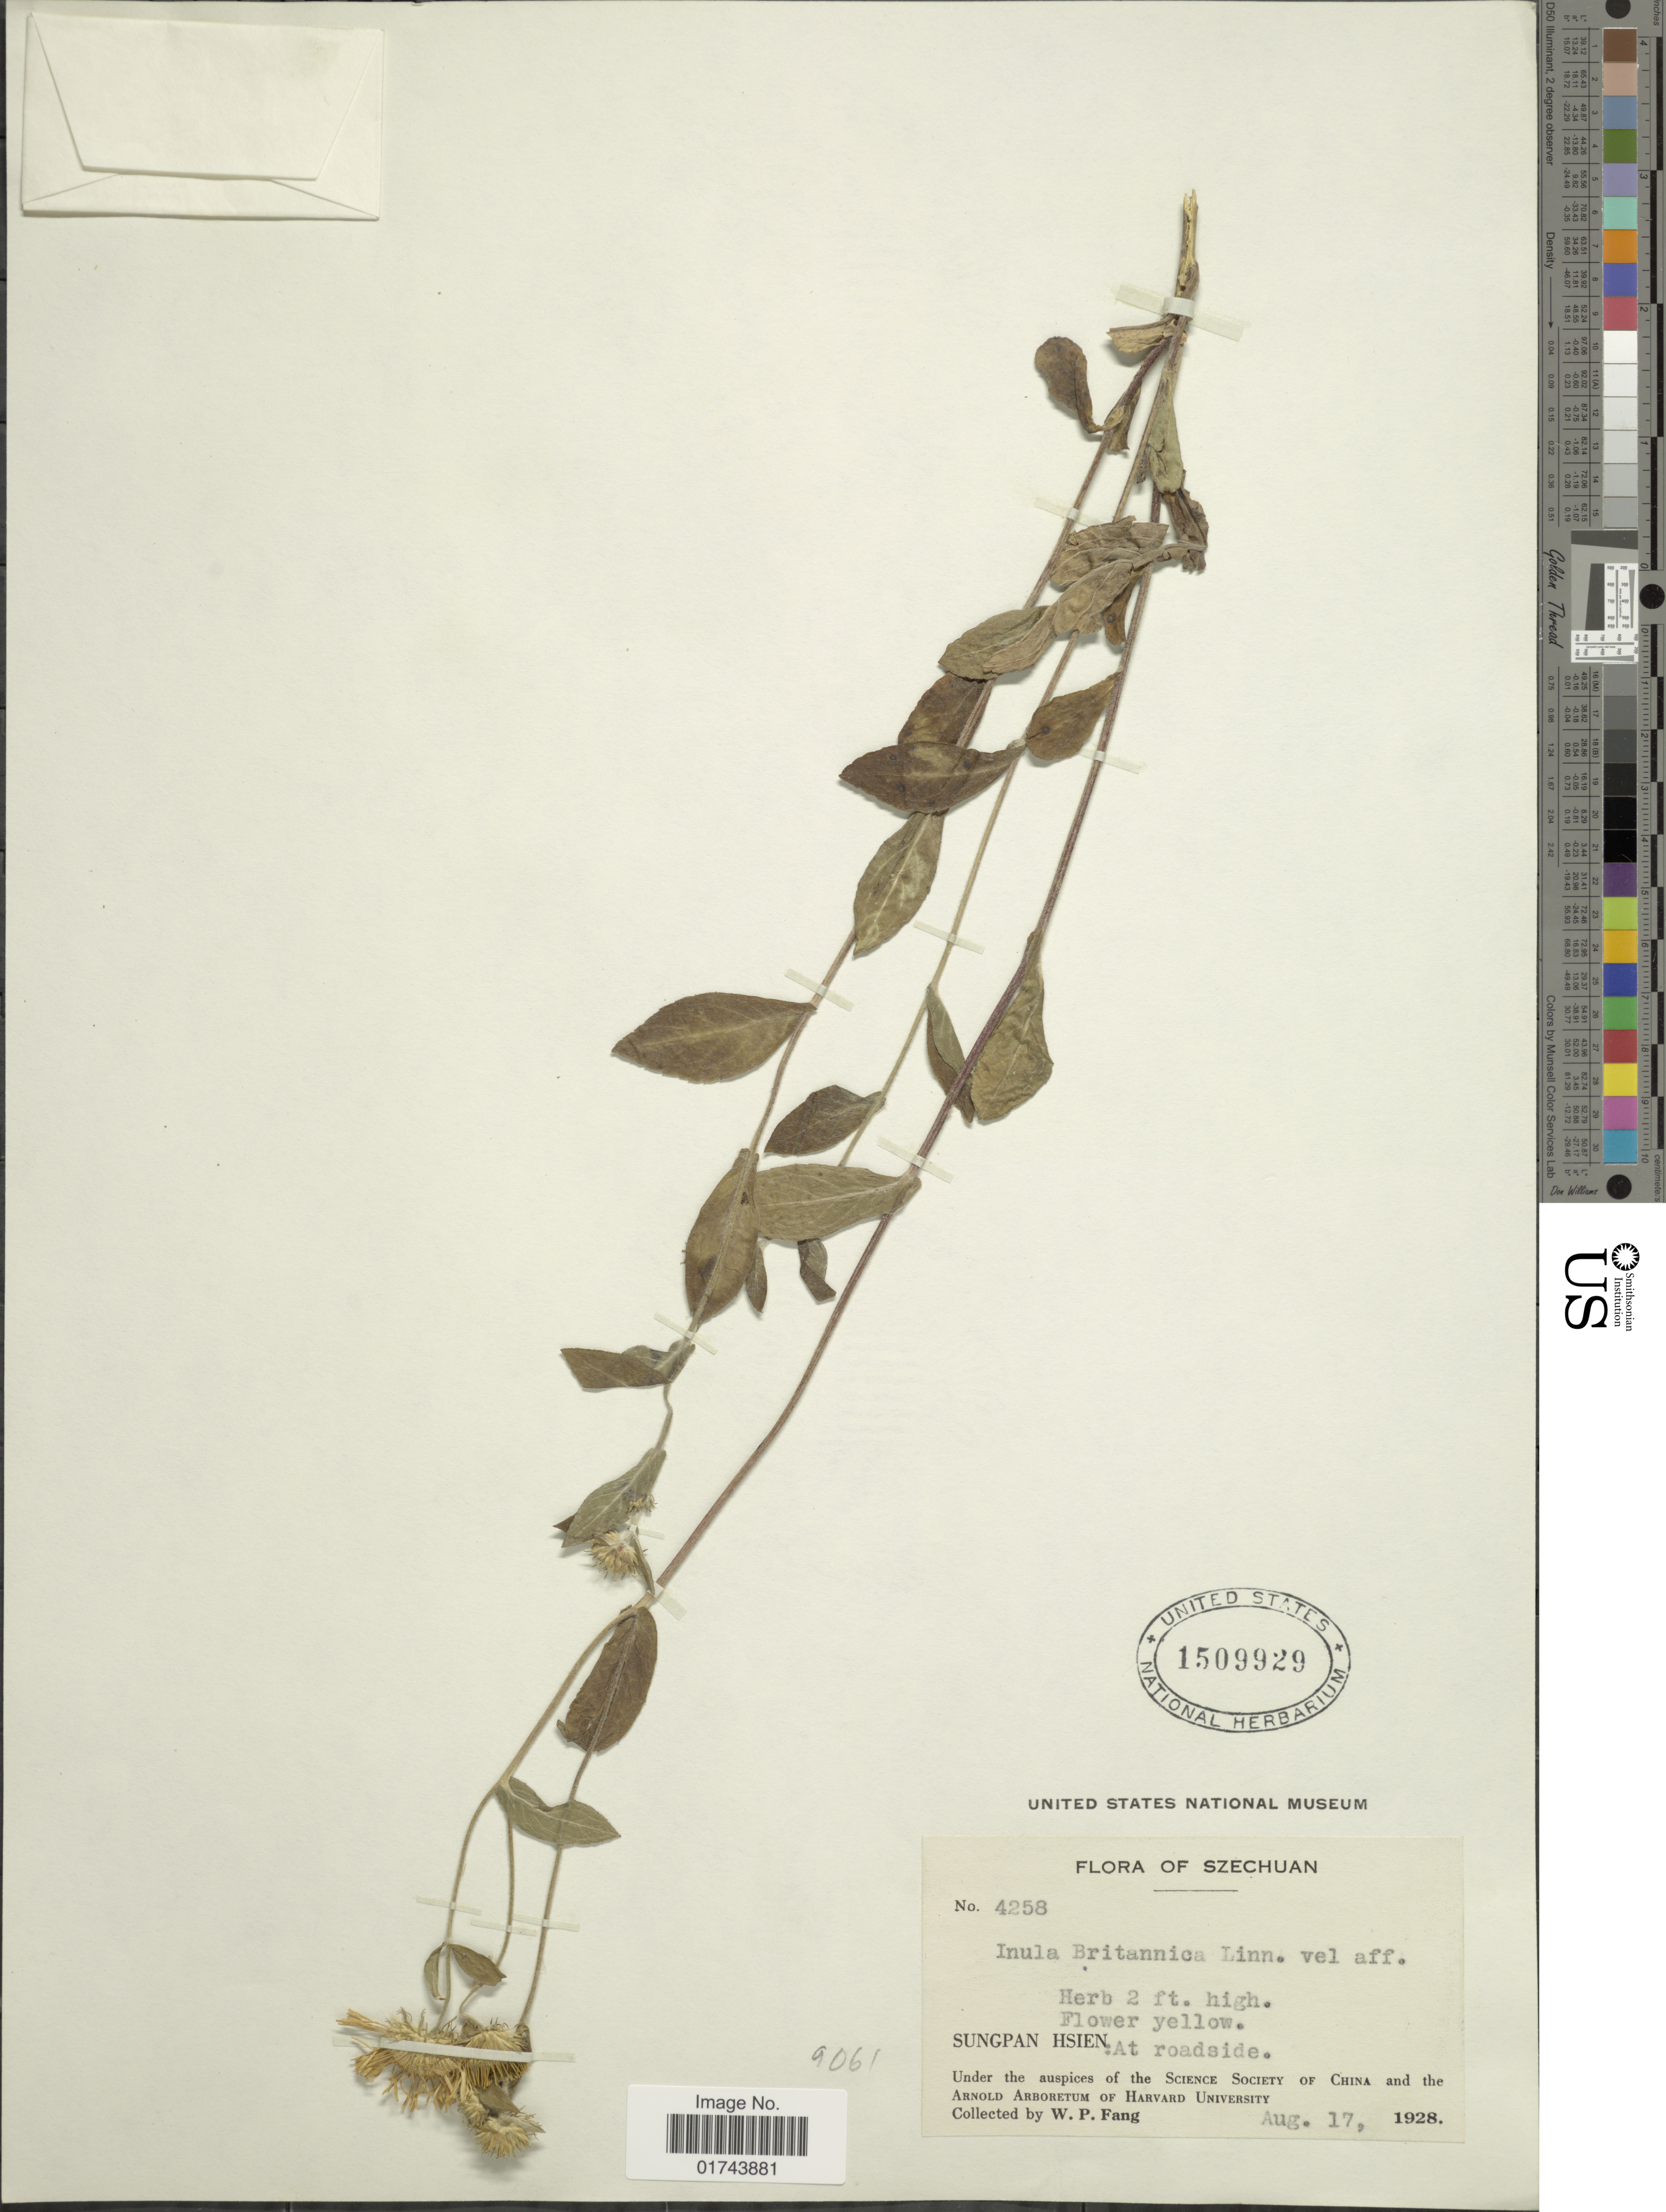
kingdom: Plantae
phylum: Tracheophyta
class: Magnoliopsida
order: Asterales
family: Asteraceae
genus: Inula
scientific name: Inula britannica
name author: L.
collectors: W. P. Fang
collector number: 4258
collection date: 1928-08-17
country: China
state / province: Sichuan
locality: Szechuan, Sungpan Hsien at roadside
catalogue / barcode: US 1509929